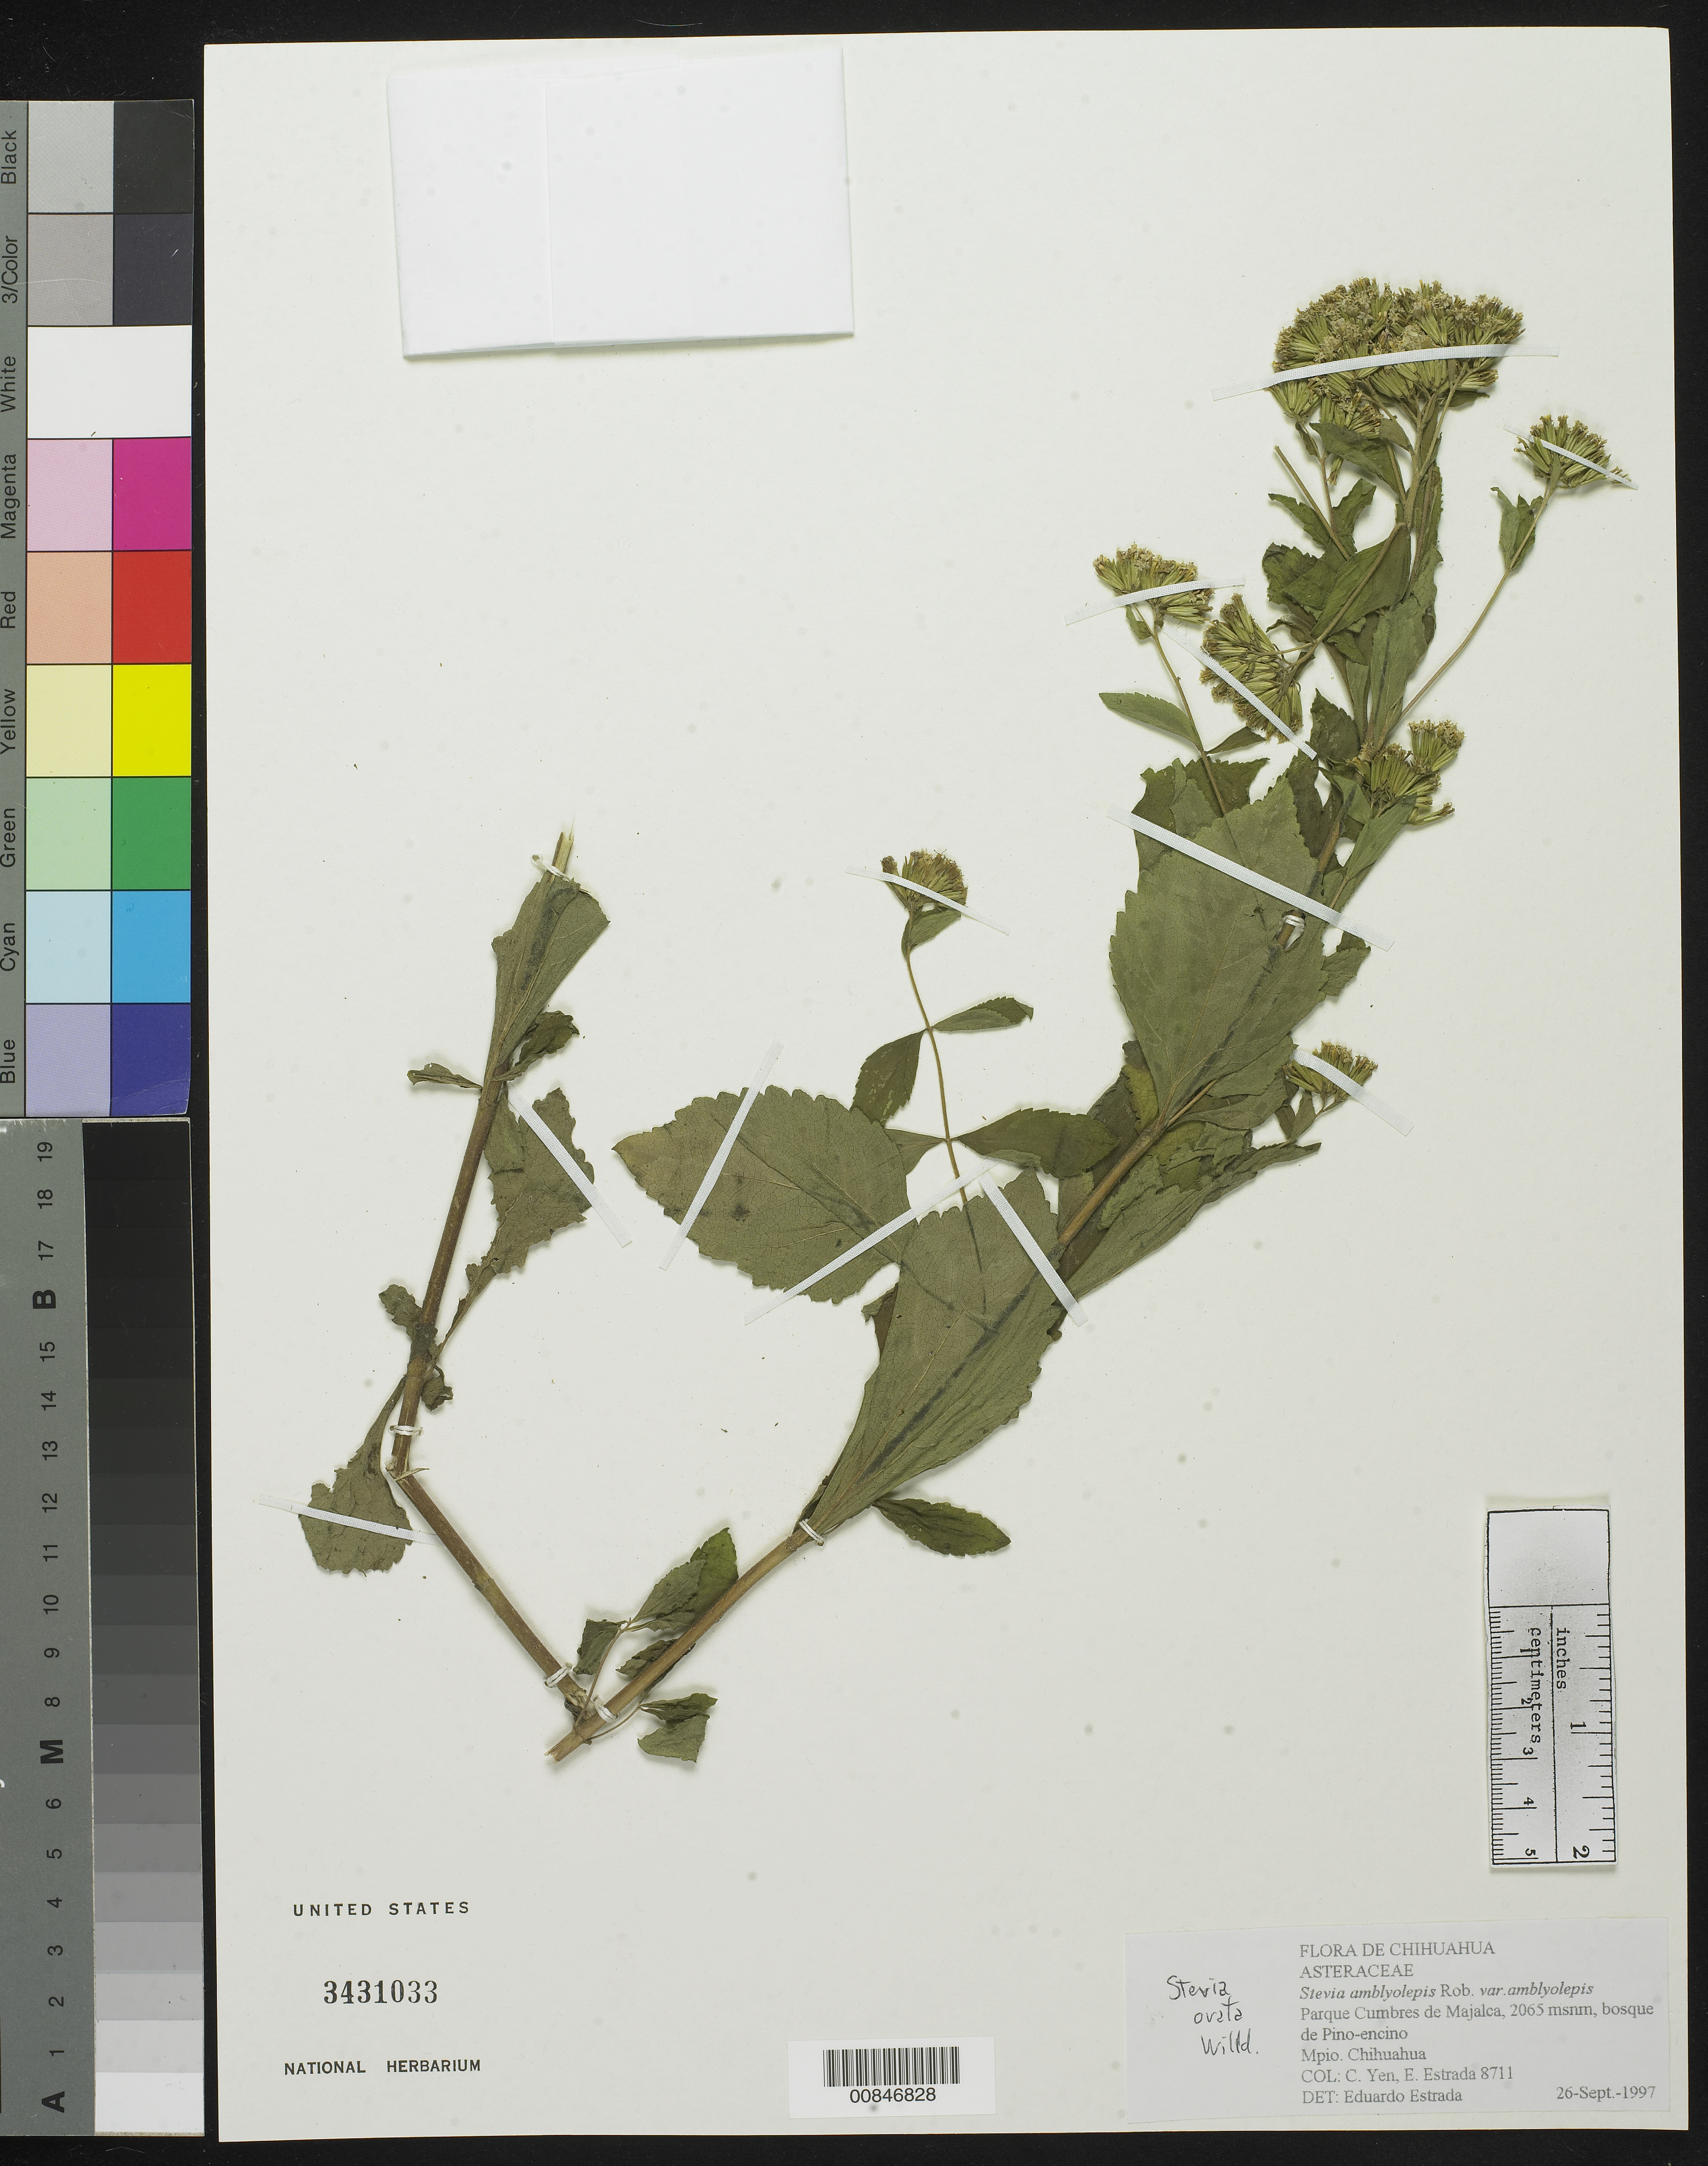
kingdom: Plantae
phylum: Tracheophyta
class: Magnoliopsida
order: Asterales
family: Asteraceae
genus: Stevia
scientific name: Stevia ovata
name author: Willd.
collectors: Y. C. Yang & E. Estrada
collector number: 8711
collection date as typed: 26 Sep 1997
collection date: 1997-09-26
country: Mexico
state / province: Chihuahua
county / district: Chihuahua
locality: Parque Cumbres de Majalca.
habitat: Bosque de Pino-encino.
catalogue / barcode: US 3431033